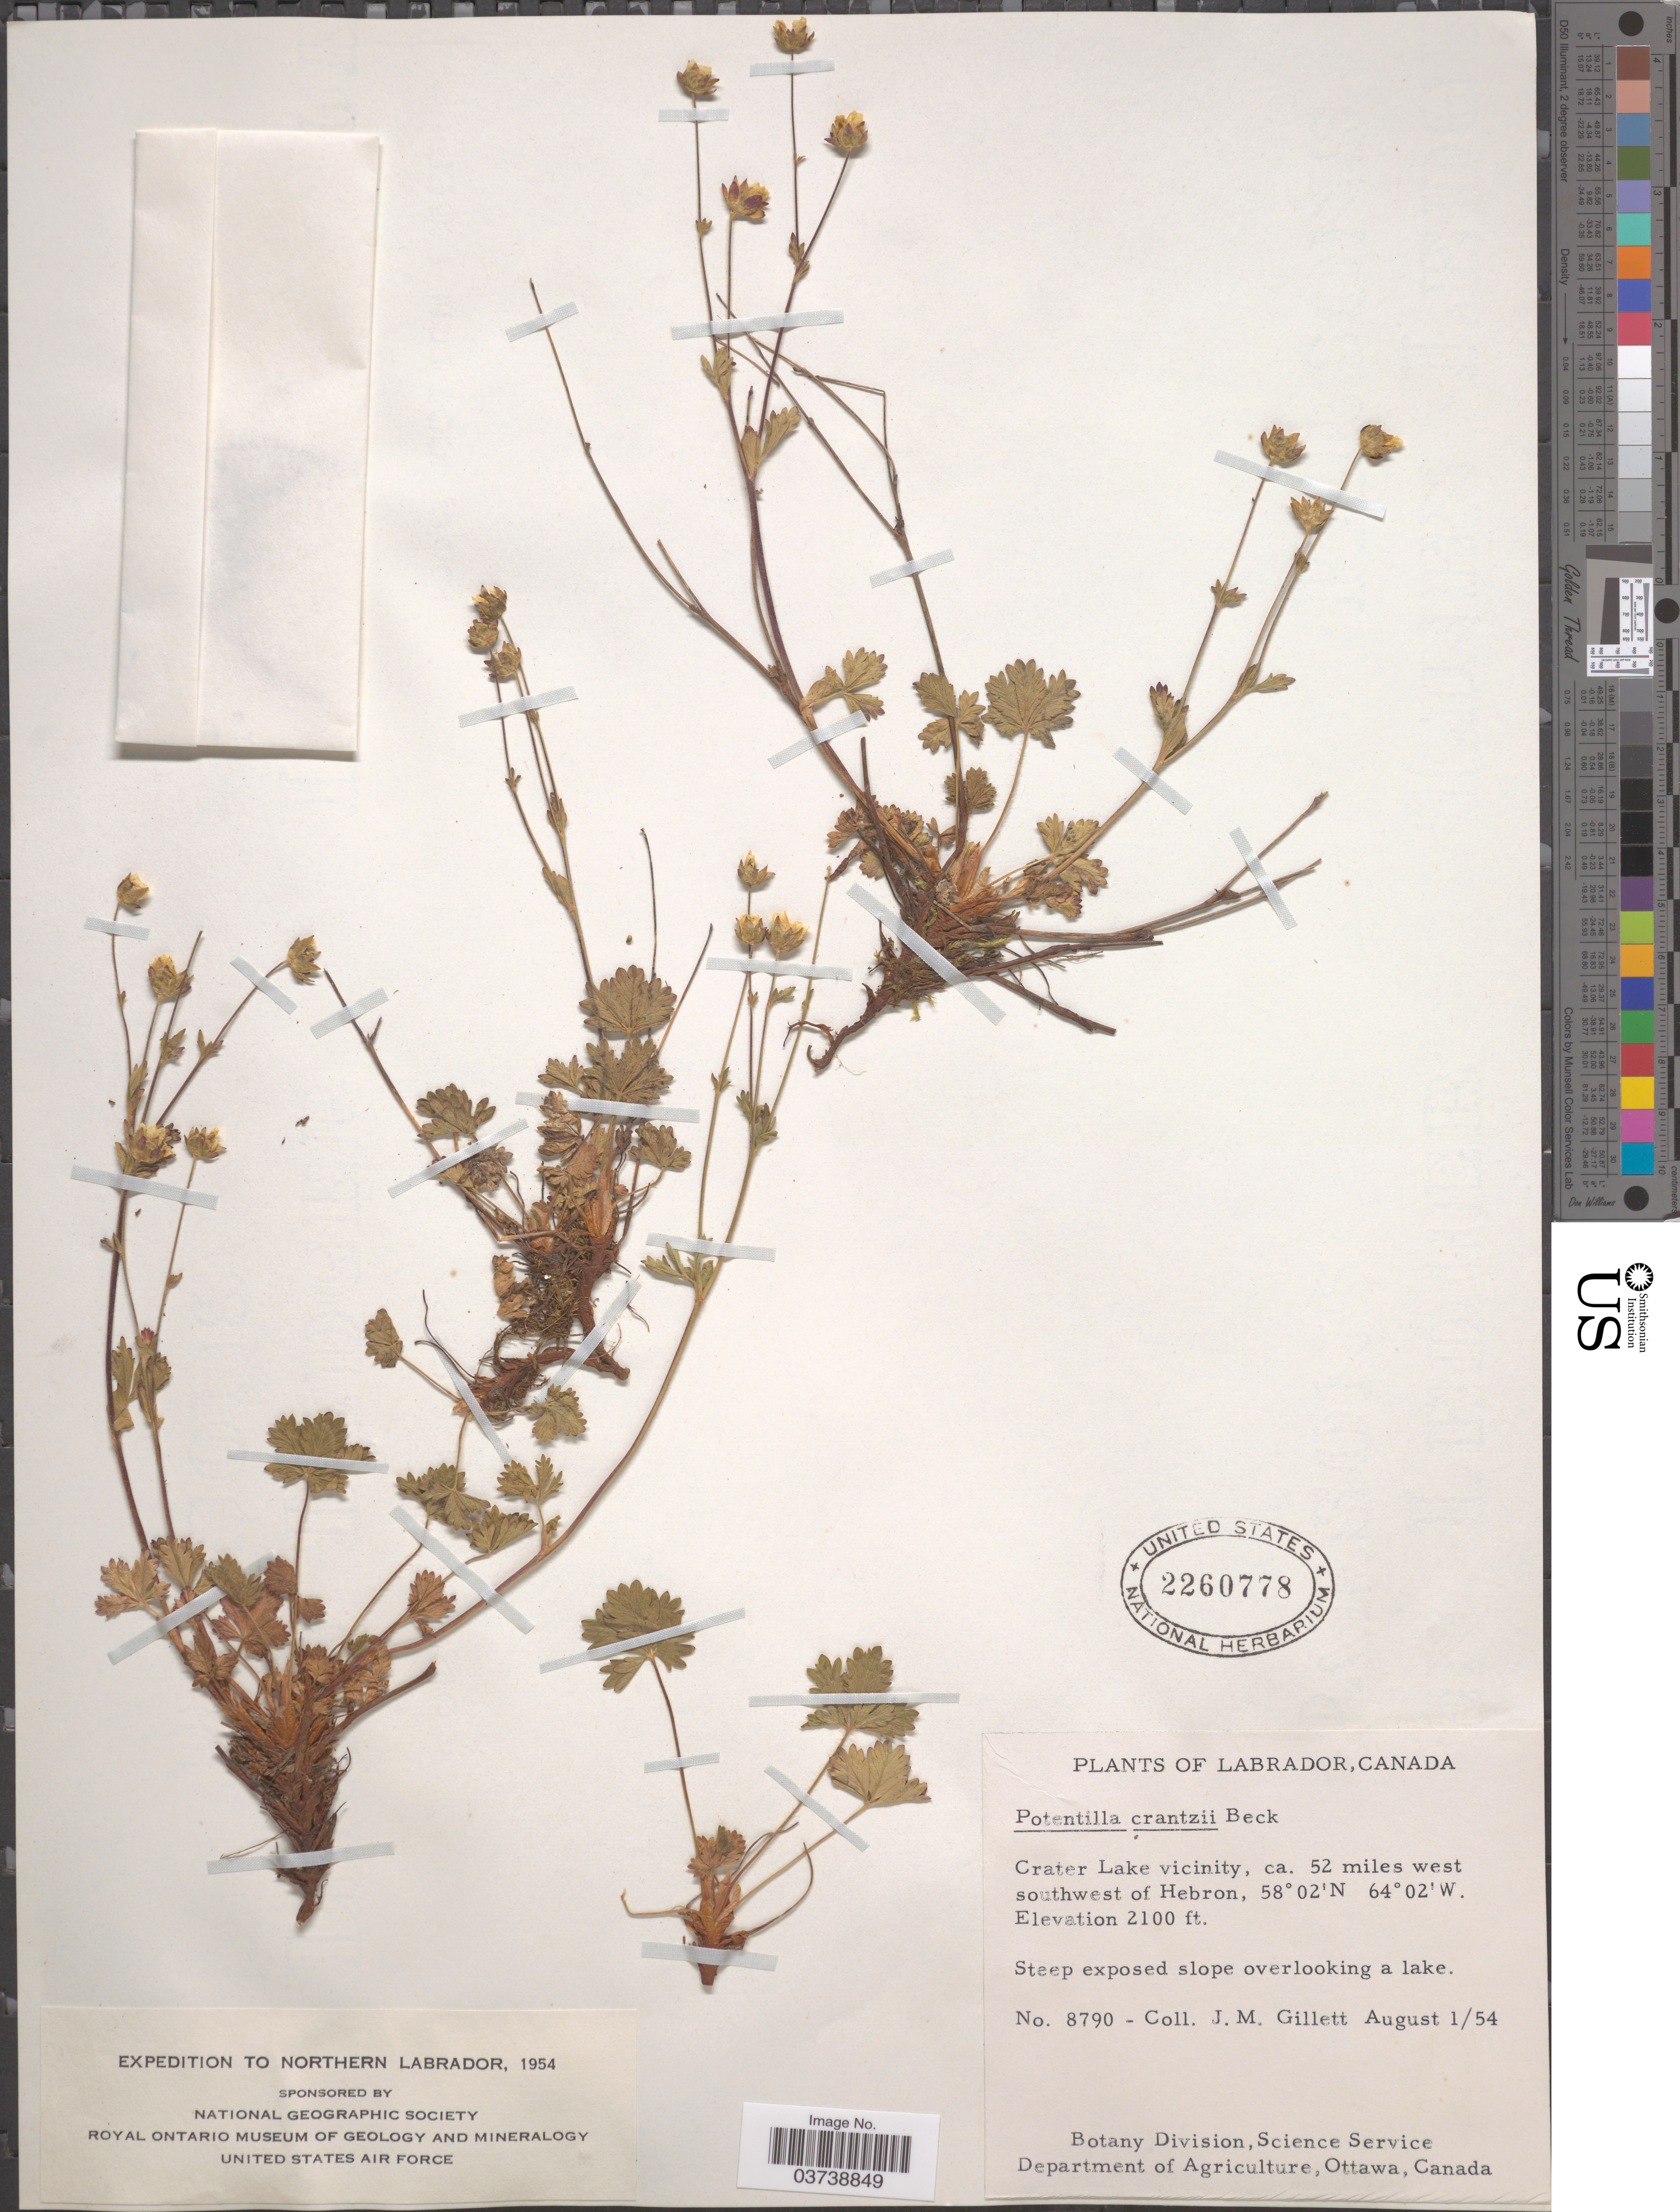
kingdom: Plantae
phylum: Tracheophyta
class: Magnoliopsida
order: Rosales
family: Rosaceae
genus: Potentilla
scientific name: Potentilla crantzii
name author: (Crantz) Beck ex Fritsch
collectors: J. M. Gillett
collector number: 8790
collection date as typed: Transcribed d/m/y: 1/8/54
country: Canada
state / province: Newfoundland and Labrador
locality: Northern Labrador. Crater Lake vicinity, ca. 52 miles west southwest of Hebron.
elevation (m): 640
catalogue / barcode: US 2260778